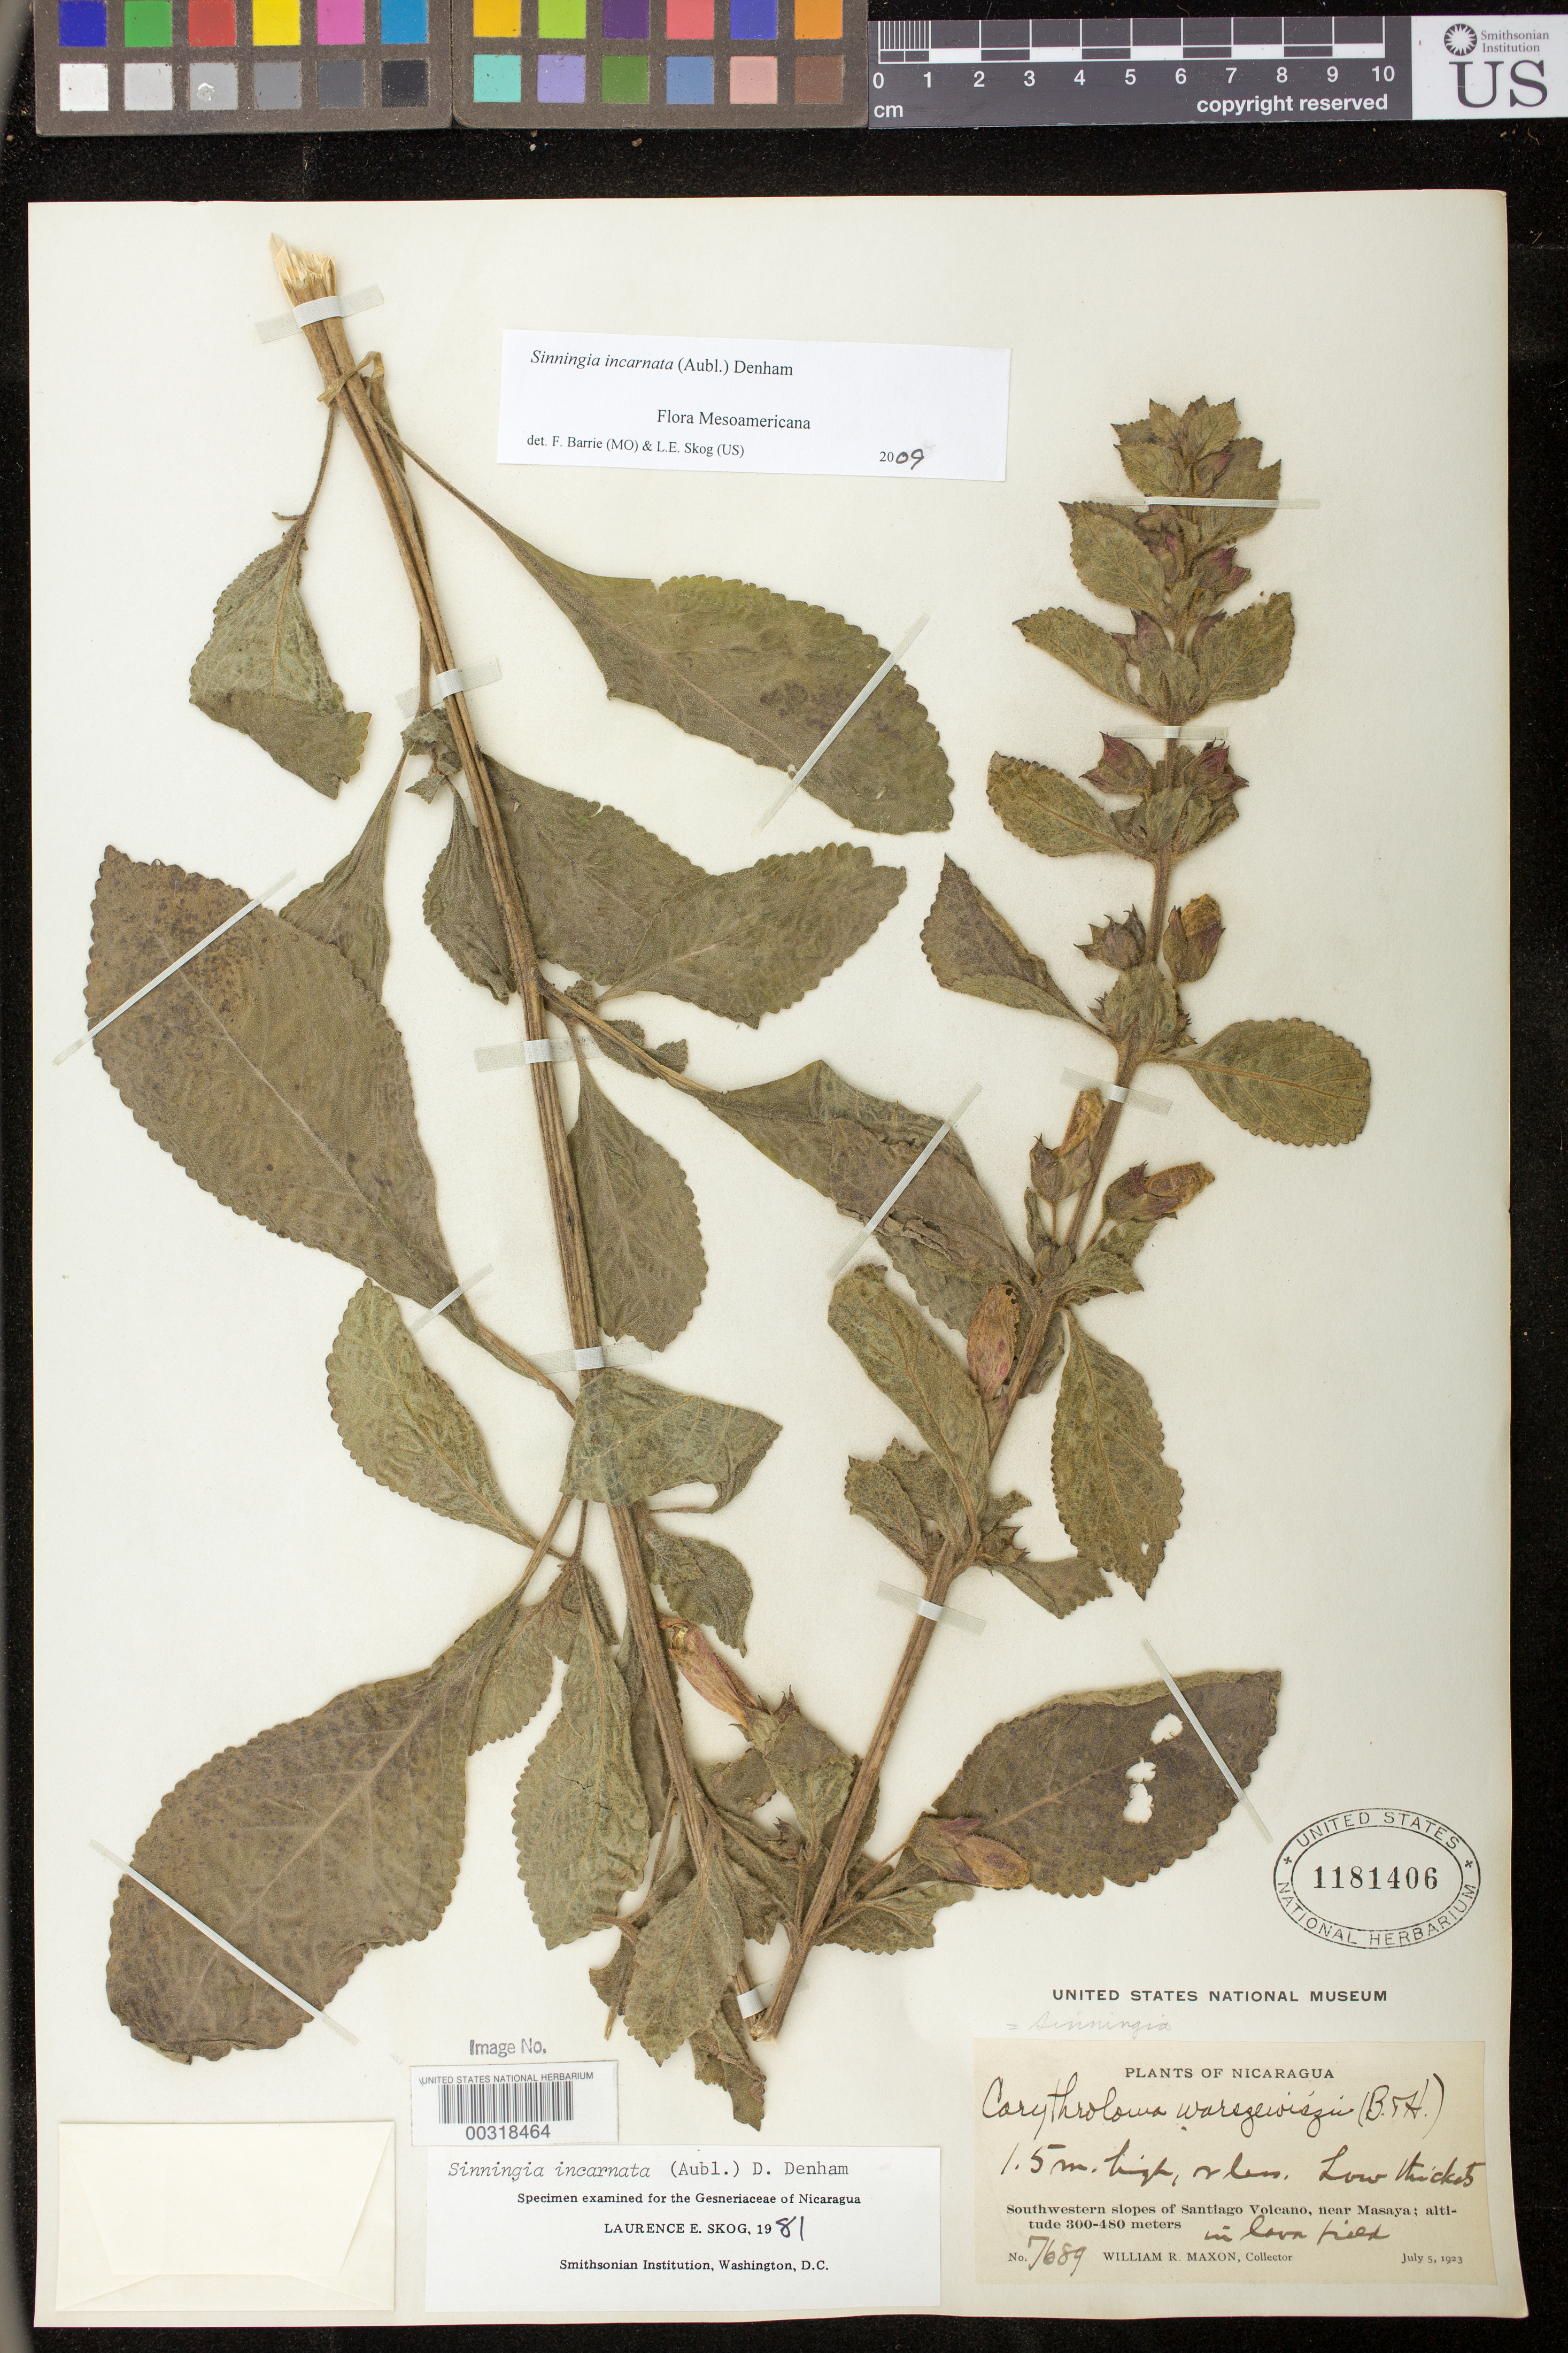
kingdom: Plantae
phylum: Tracheophyta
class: Magnoliopsida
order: Lamiales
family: Gesneriaceae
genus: Sinningia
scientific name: Sinningia incarnata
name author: (Aubl.) D.L. Denham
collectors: W. R. Maxon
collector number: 7689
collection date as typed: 05 Jul 1923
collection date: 1923-07-05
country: Nicaragua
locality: Southwestern slopes of Santiago Volcano, near Masaya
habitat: Low thickets in lava field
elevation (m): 300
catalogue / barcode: US 1181406